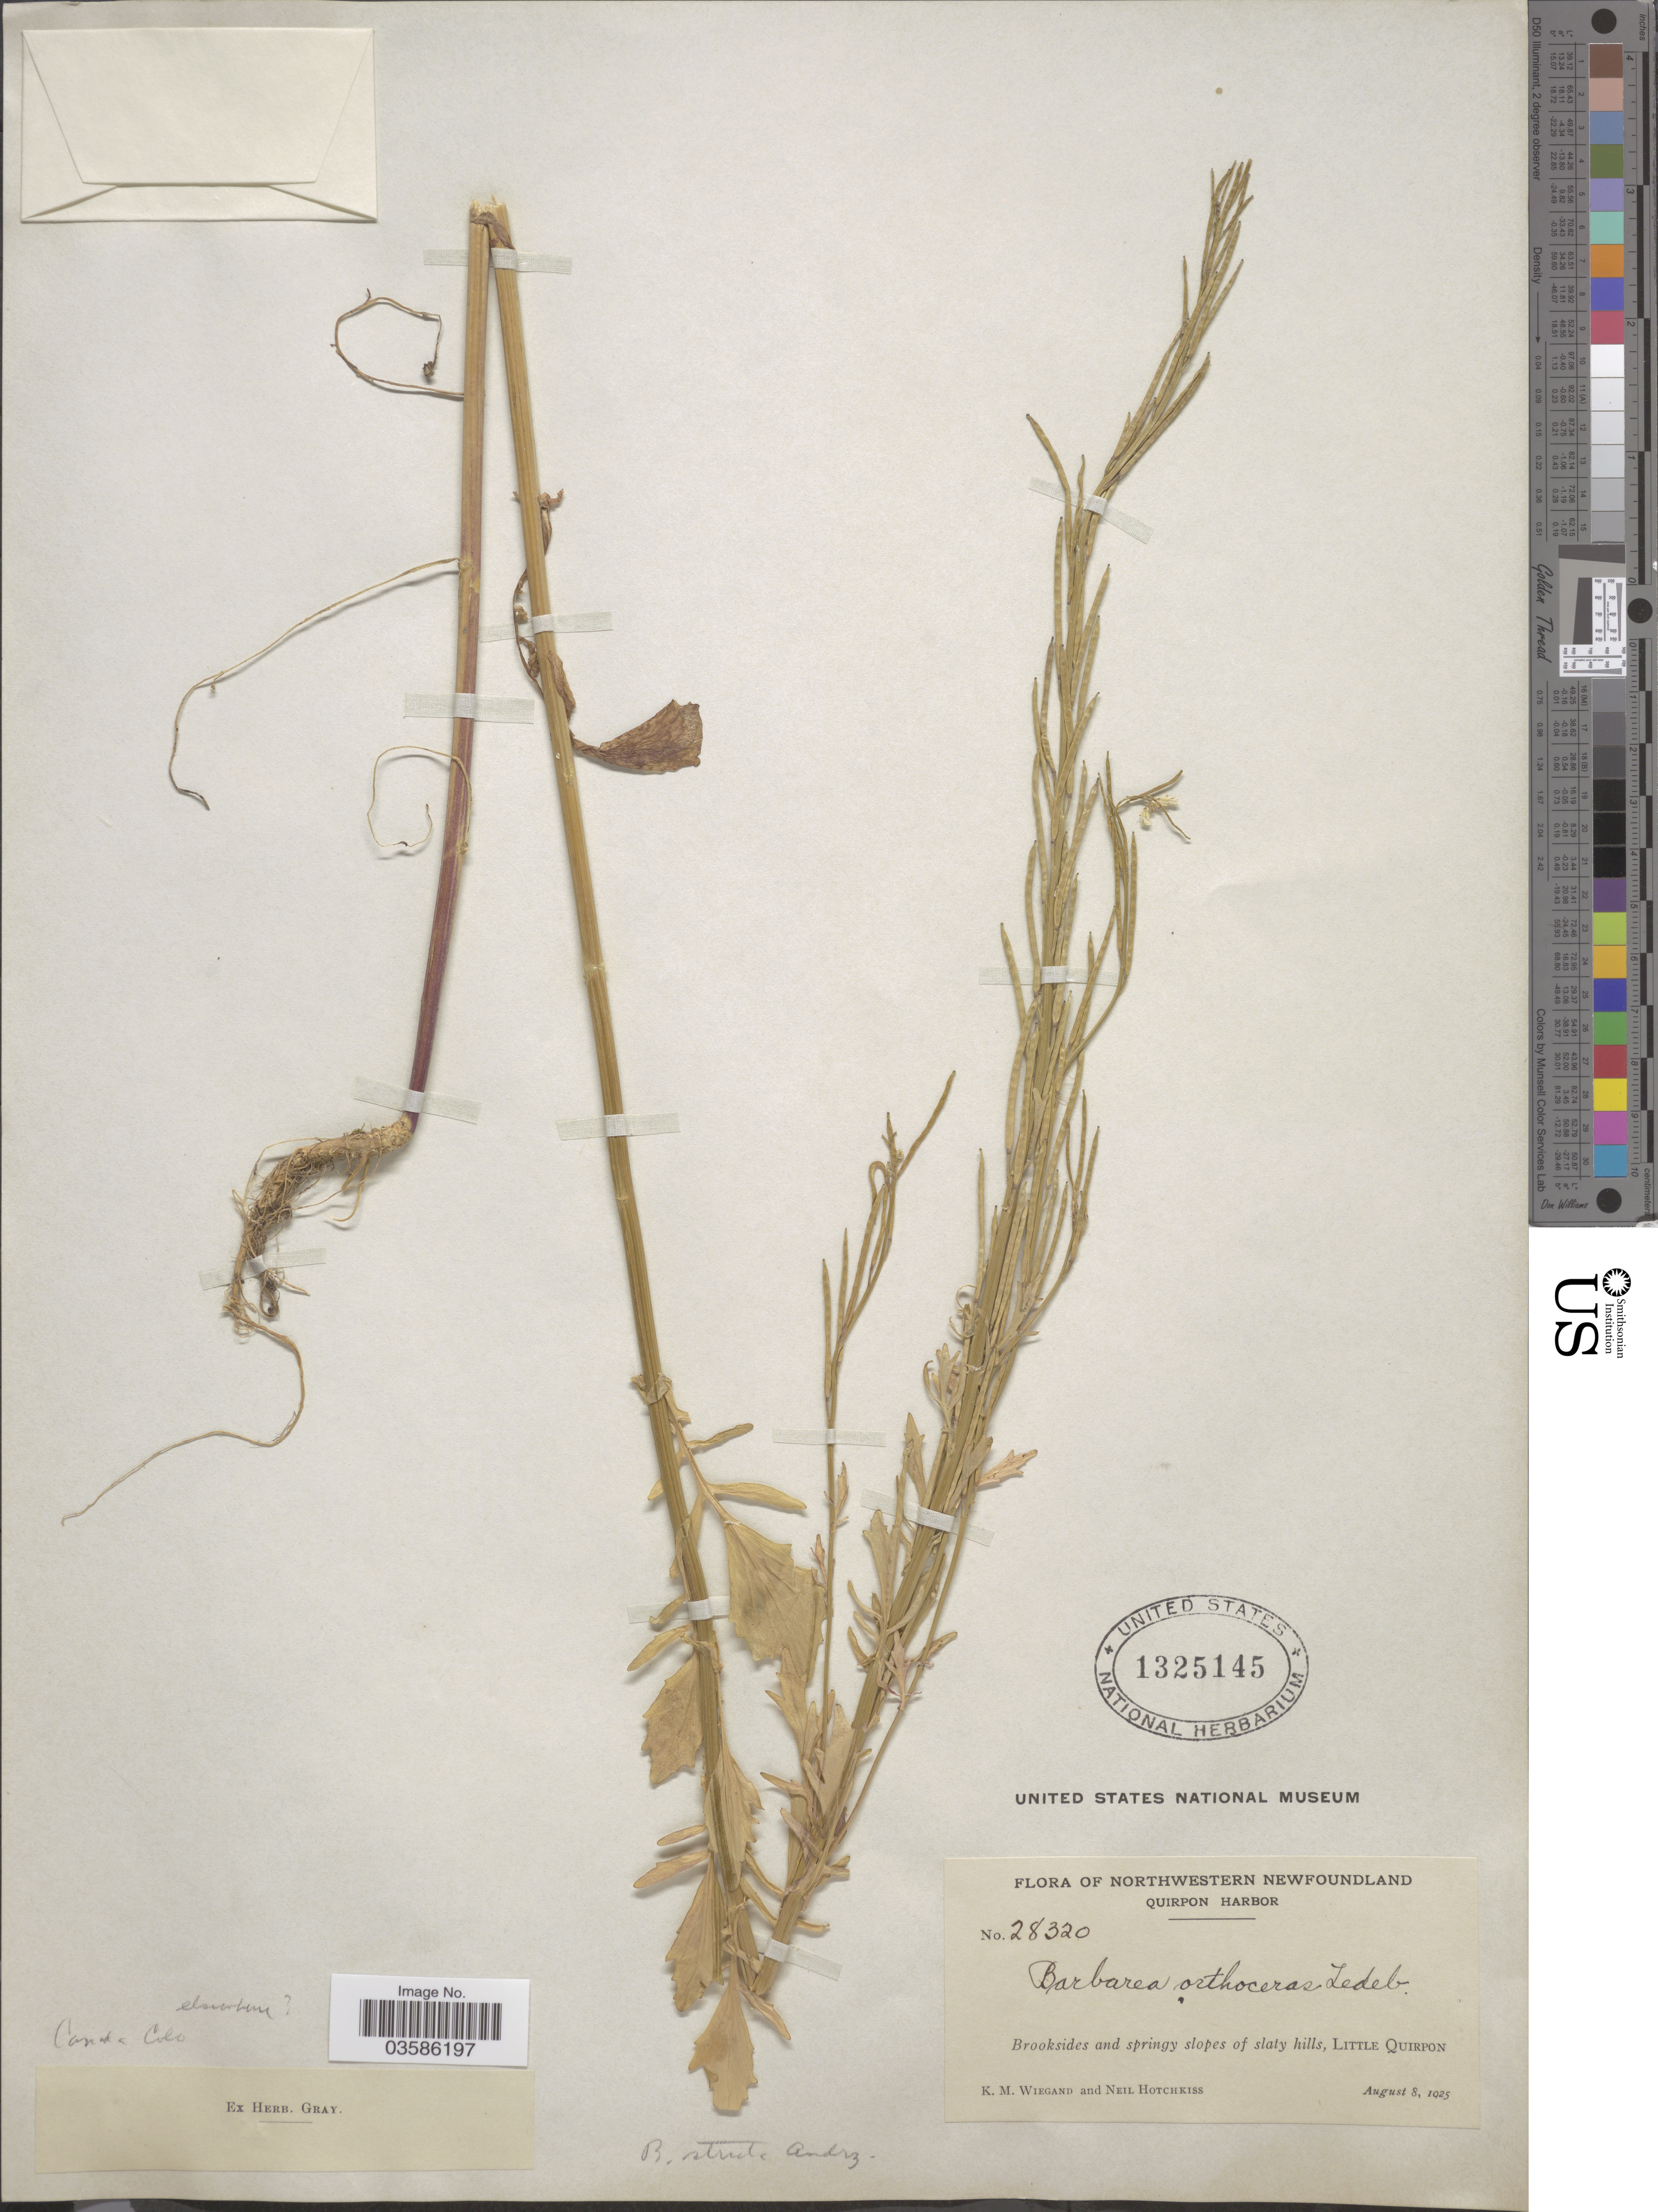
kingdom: Plantae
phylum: Tracheophyta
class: Magnoliopsida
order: Brassicales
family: Brassicaceae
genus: Barbarea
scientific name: Barbarea orthoceras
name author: Ledeb.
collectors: K. M. Wiegand & N. Hotchkiss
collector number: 28320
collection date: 1925-08-08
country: Canada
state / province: Newfoundland and Labrador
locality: Northwestern Newfoundland. Quirpon Harbor. Little Quirpon.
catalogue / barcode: US 1325145